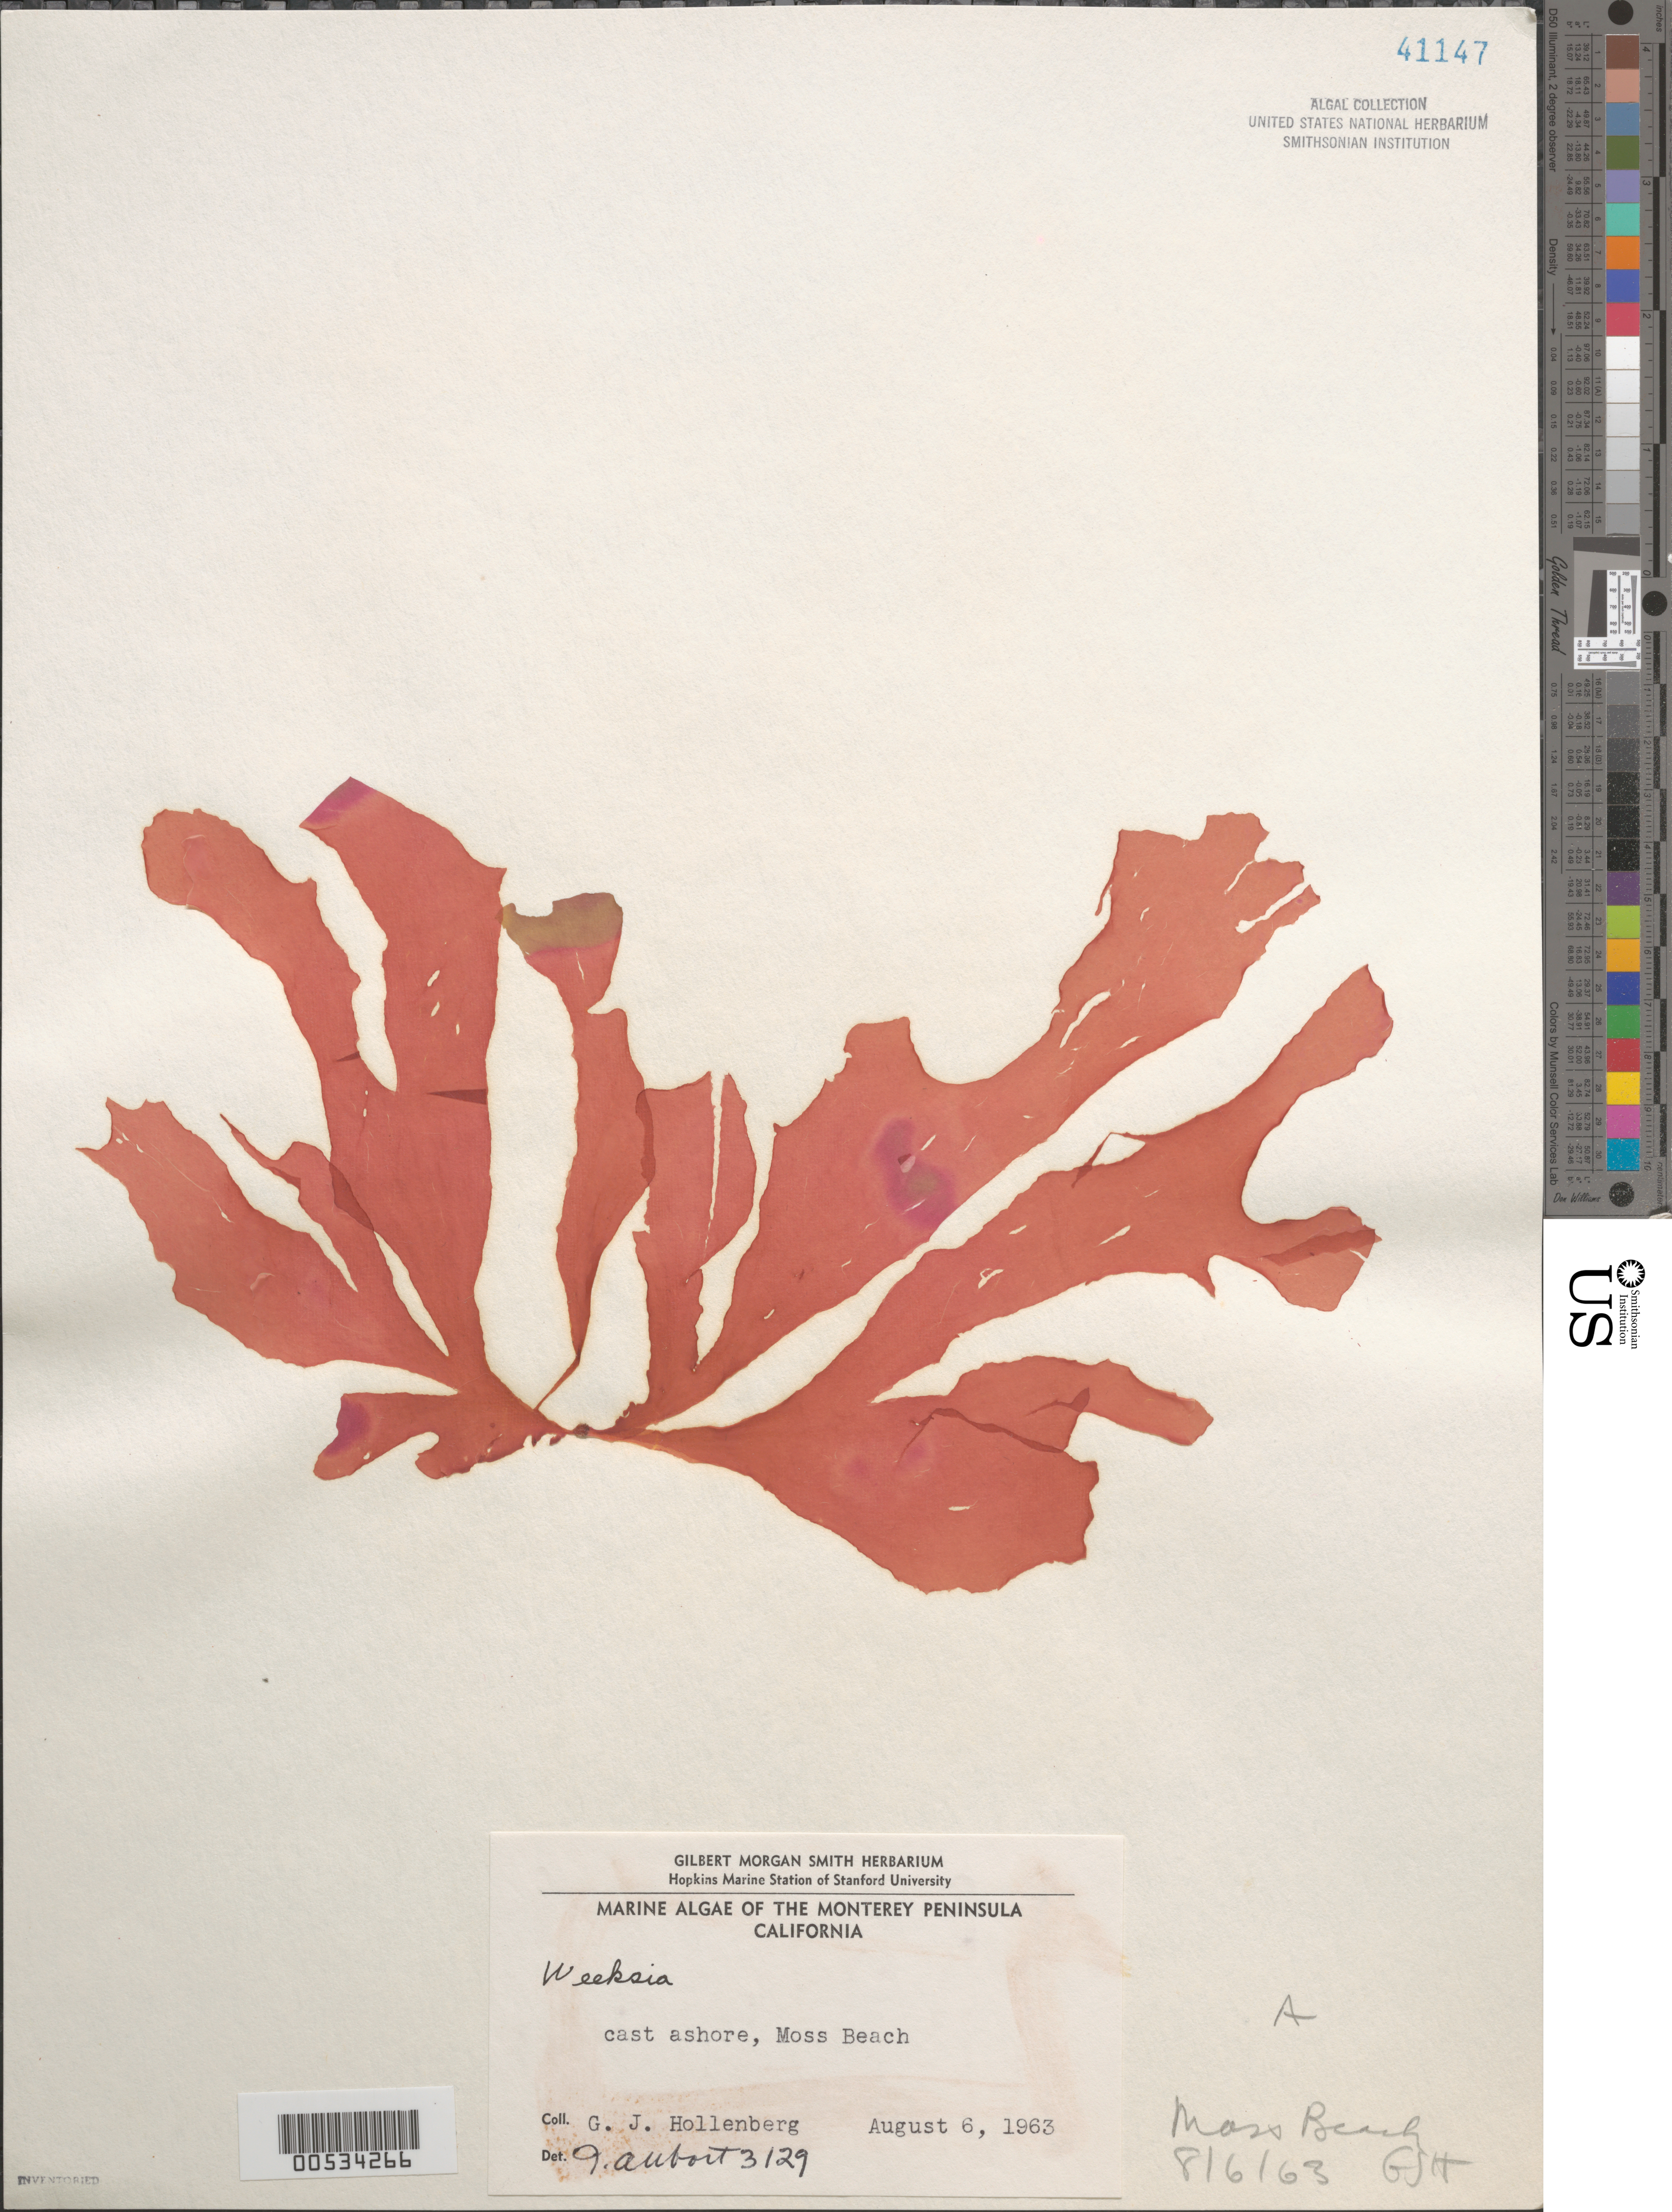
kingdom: Plantae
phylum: Rhodophyta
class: Florideophyceae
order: Gigartinales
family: Dumontiaceae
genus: Weeksia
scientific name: Weeksia sp.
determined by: Abbott, Isabella A.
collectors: G. Hollenberg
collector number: IAA 3129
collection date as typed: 06 Aug 1963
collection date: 1963-08-06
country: United States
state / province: California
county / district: Monterey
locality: Moss Beach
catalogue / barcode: US 41147